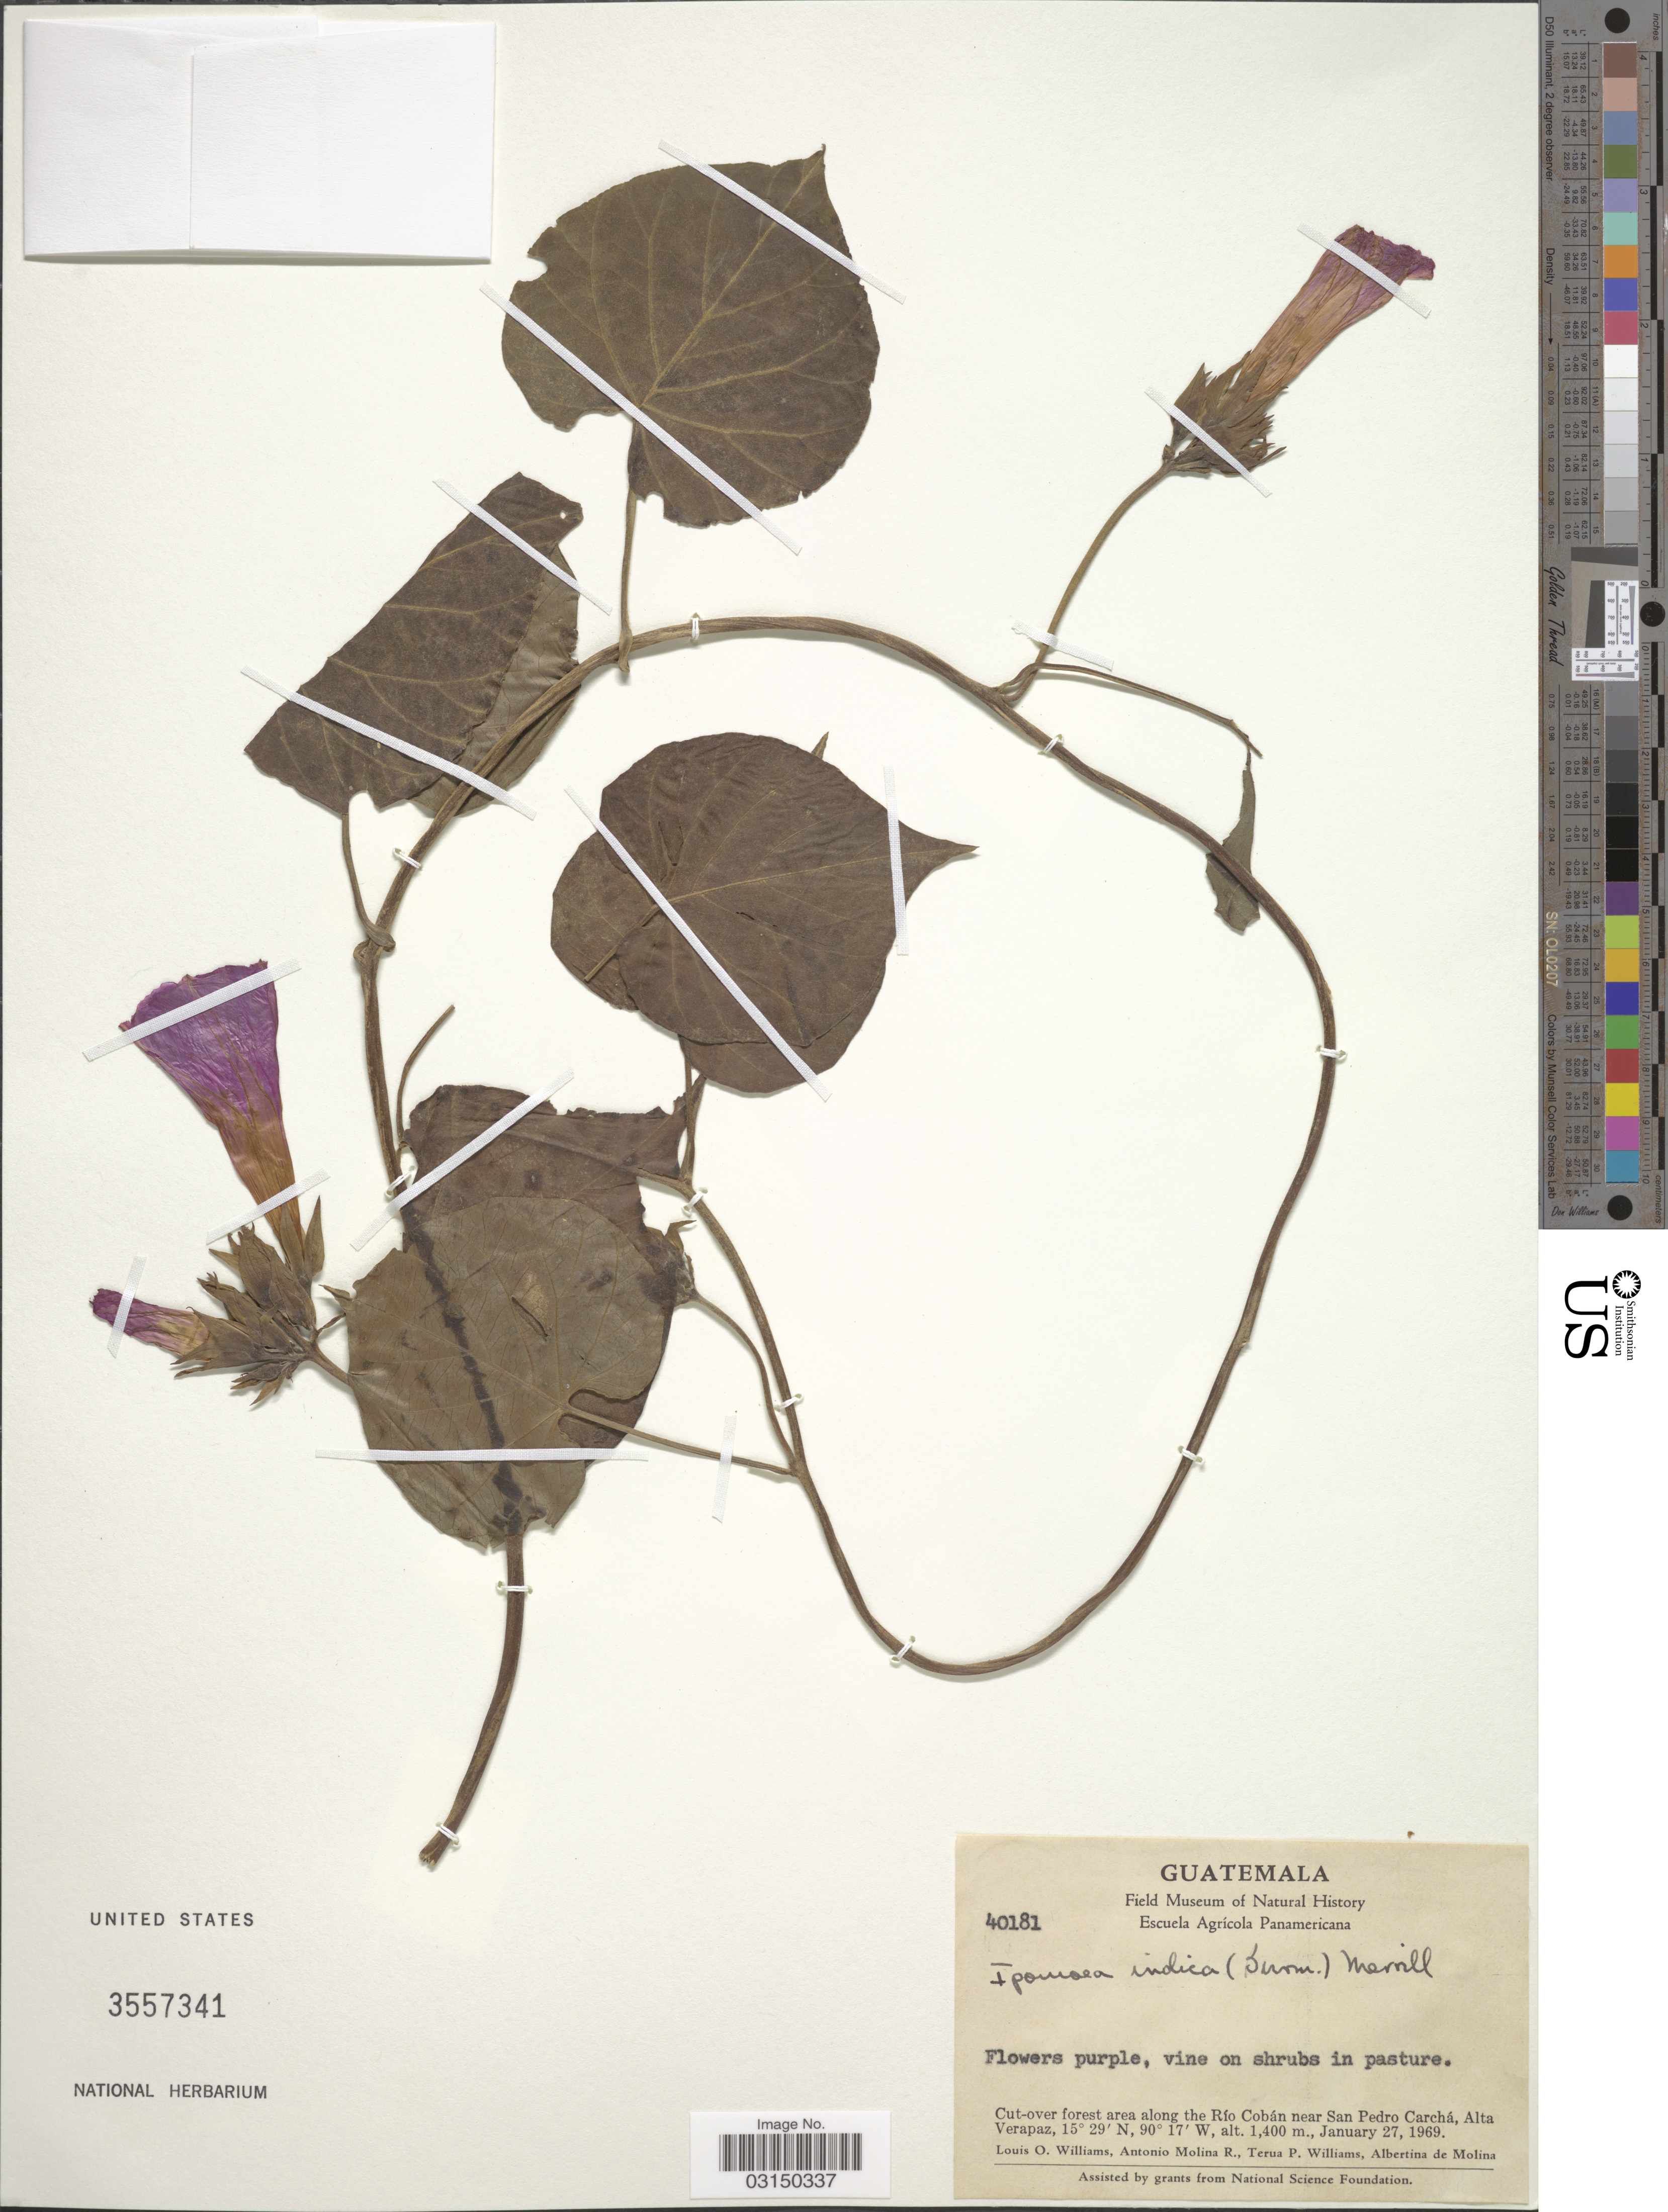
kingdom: Plantae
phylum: Tracheophyta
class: Magnoliopsida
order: Solanales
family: Convolvulaceae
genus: Ipomoea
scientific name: Ipomoea indica (Burm.) Merr. var. indica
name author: (Burm.) Merr.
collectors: L. O. Williams, A. Molina R., T. Williams & A. R. Molina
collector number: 40181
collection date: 1969-01-27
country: Guatemala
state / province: Alta Verapaz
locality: Cut-over forest area along the Río Cobán near San Pedro Carchá, Alta Verapaz.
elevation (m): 1400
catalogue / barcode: US 3557341